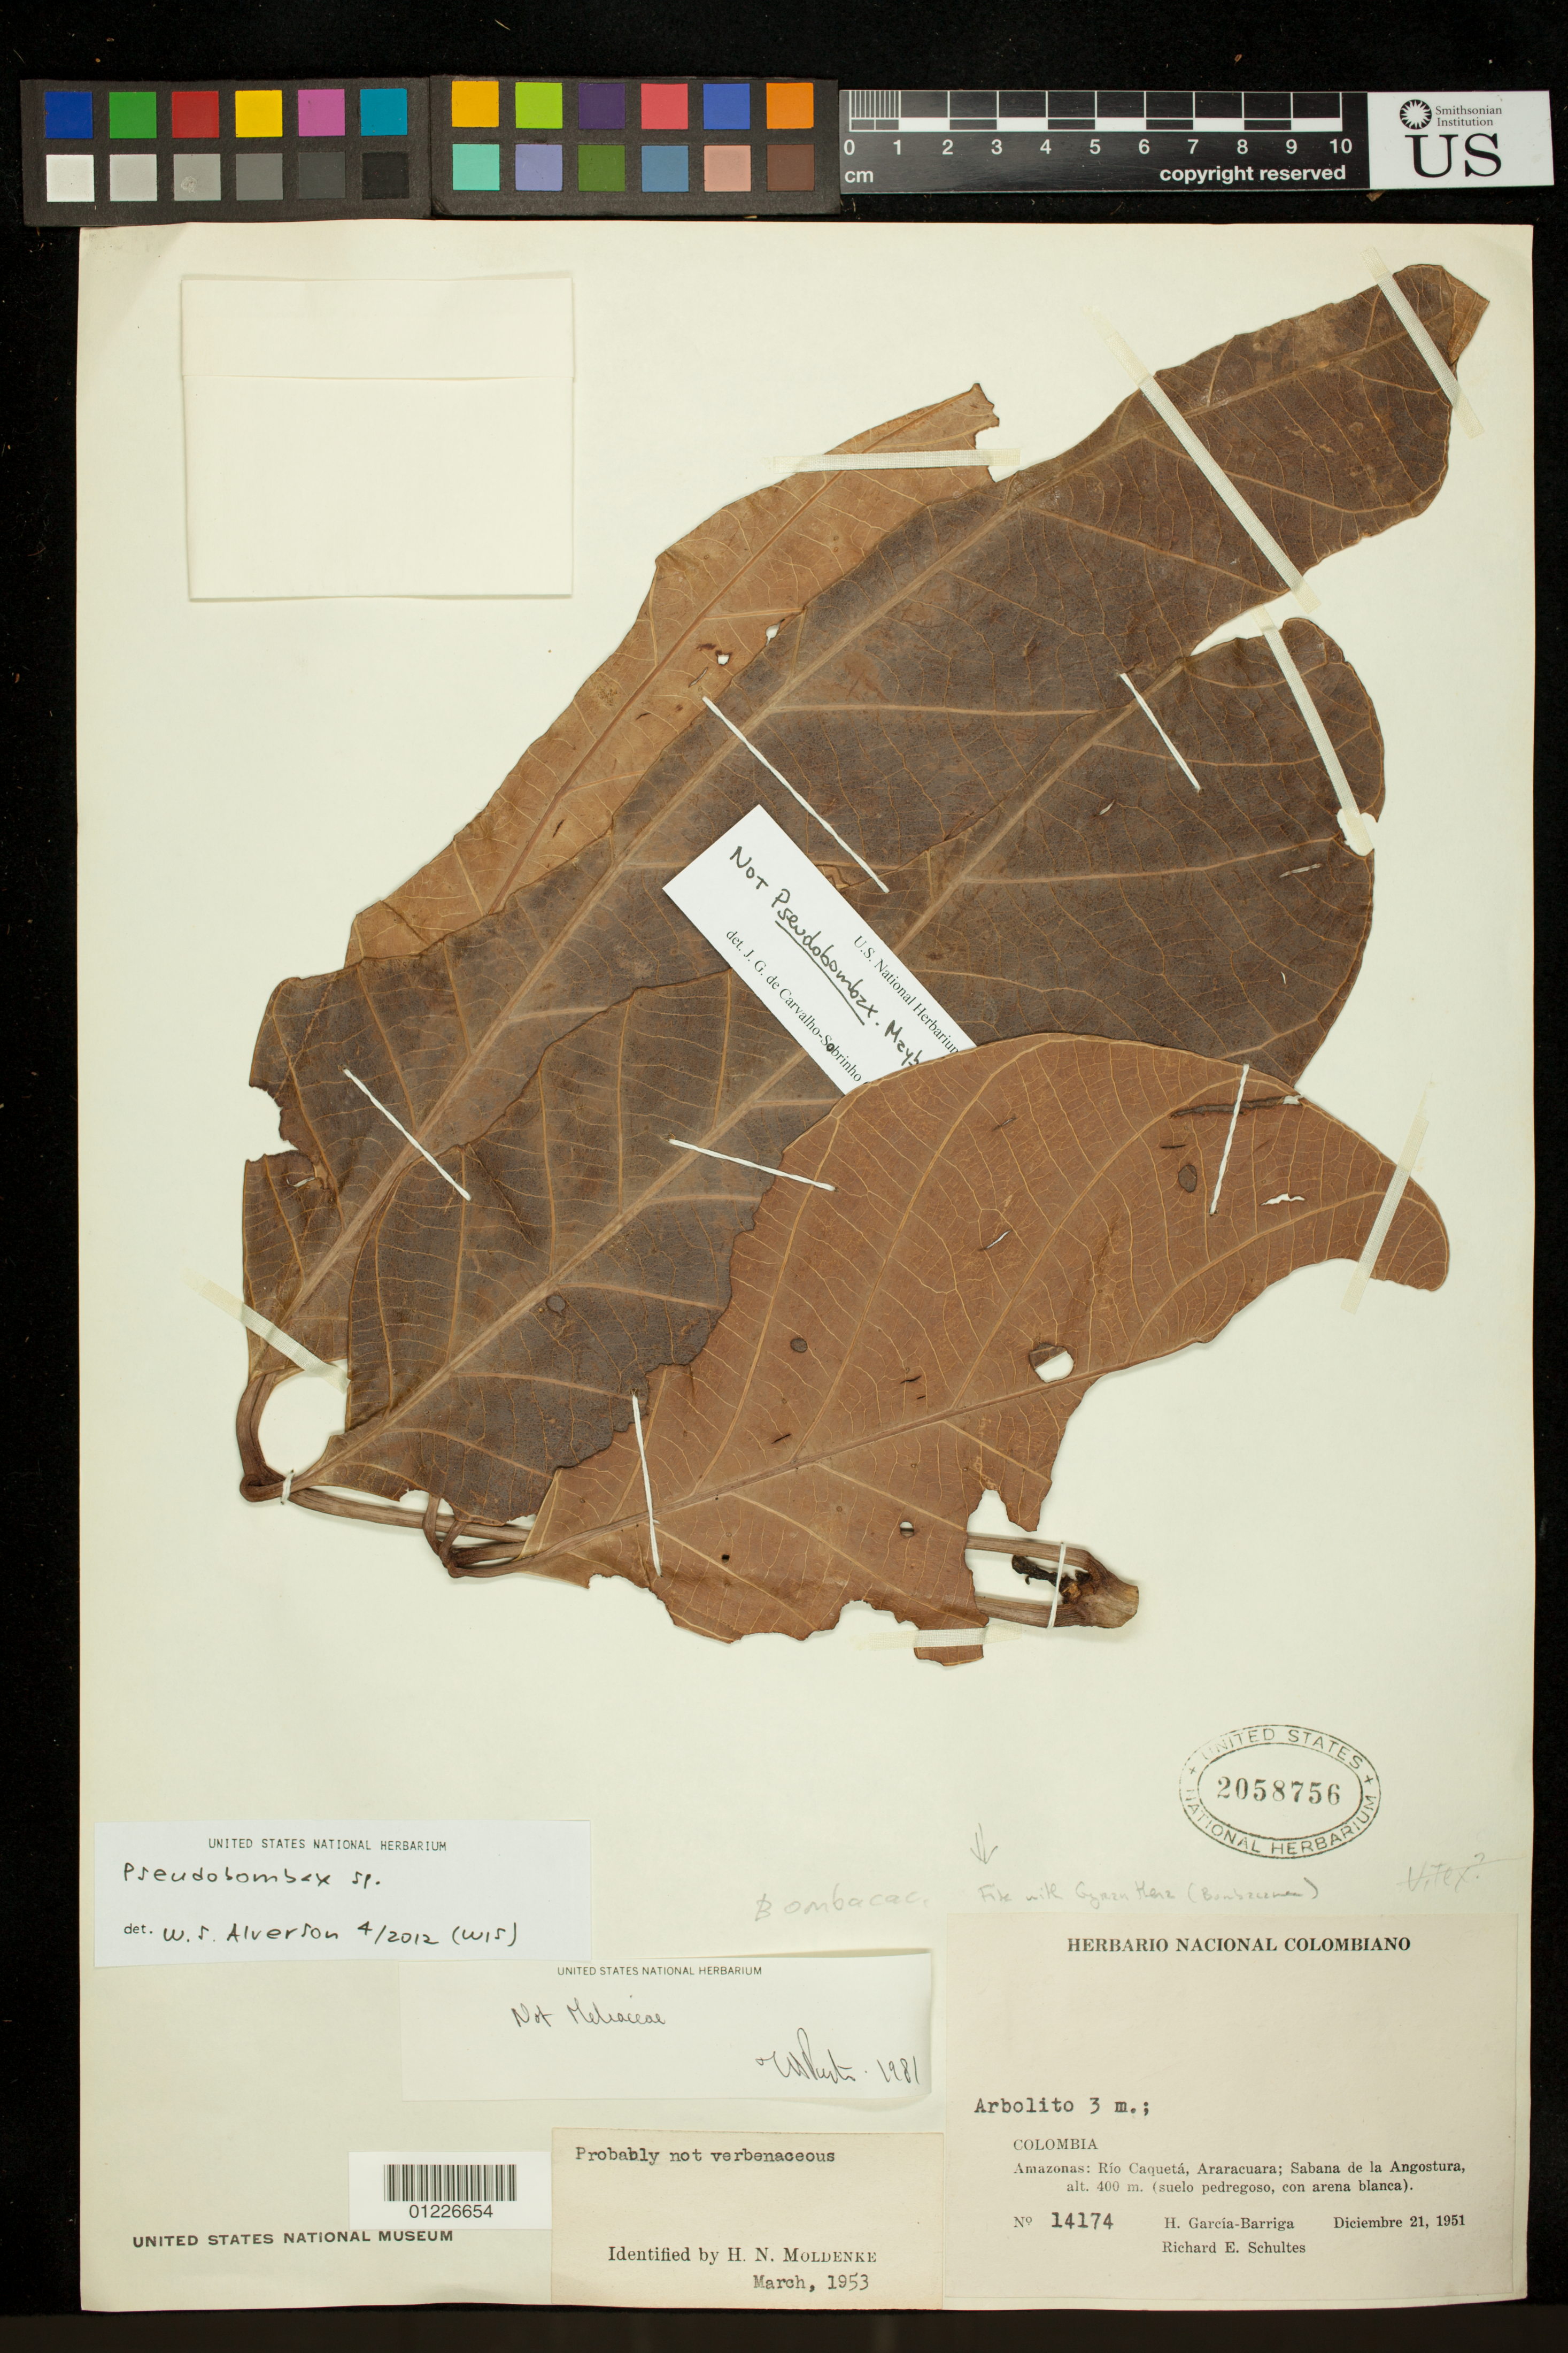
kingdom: Plantae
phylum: Tracheophyta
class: Magnoliopsida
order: Malvales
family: Malvaceae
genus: Gyranthera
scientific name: Gyranthera sp.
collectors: H. García Barriga & R. E. Schultes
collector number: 14174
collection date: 1951-12-21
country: Colombia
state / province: Amazônas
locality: Rio Caqueta, Araracuara; Sabana de la Angostura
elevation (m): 400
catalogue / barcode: US 2058756